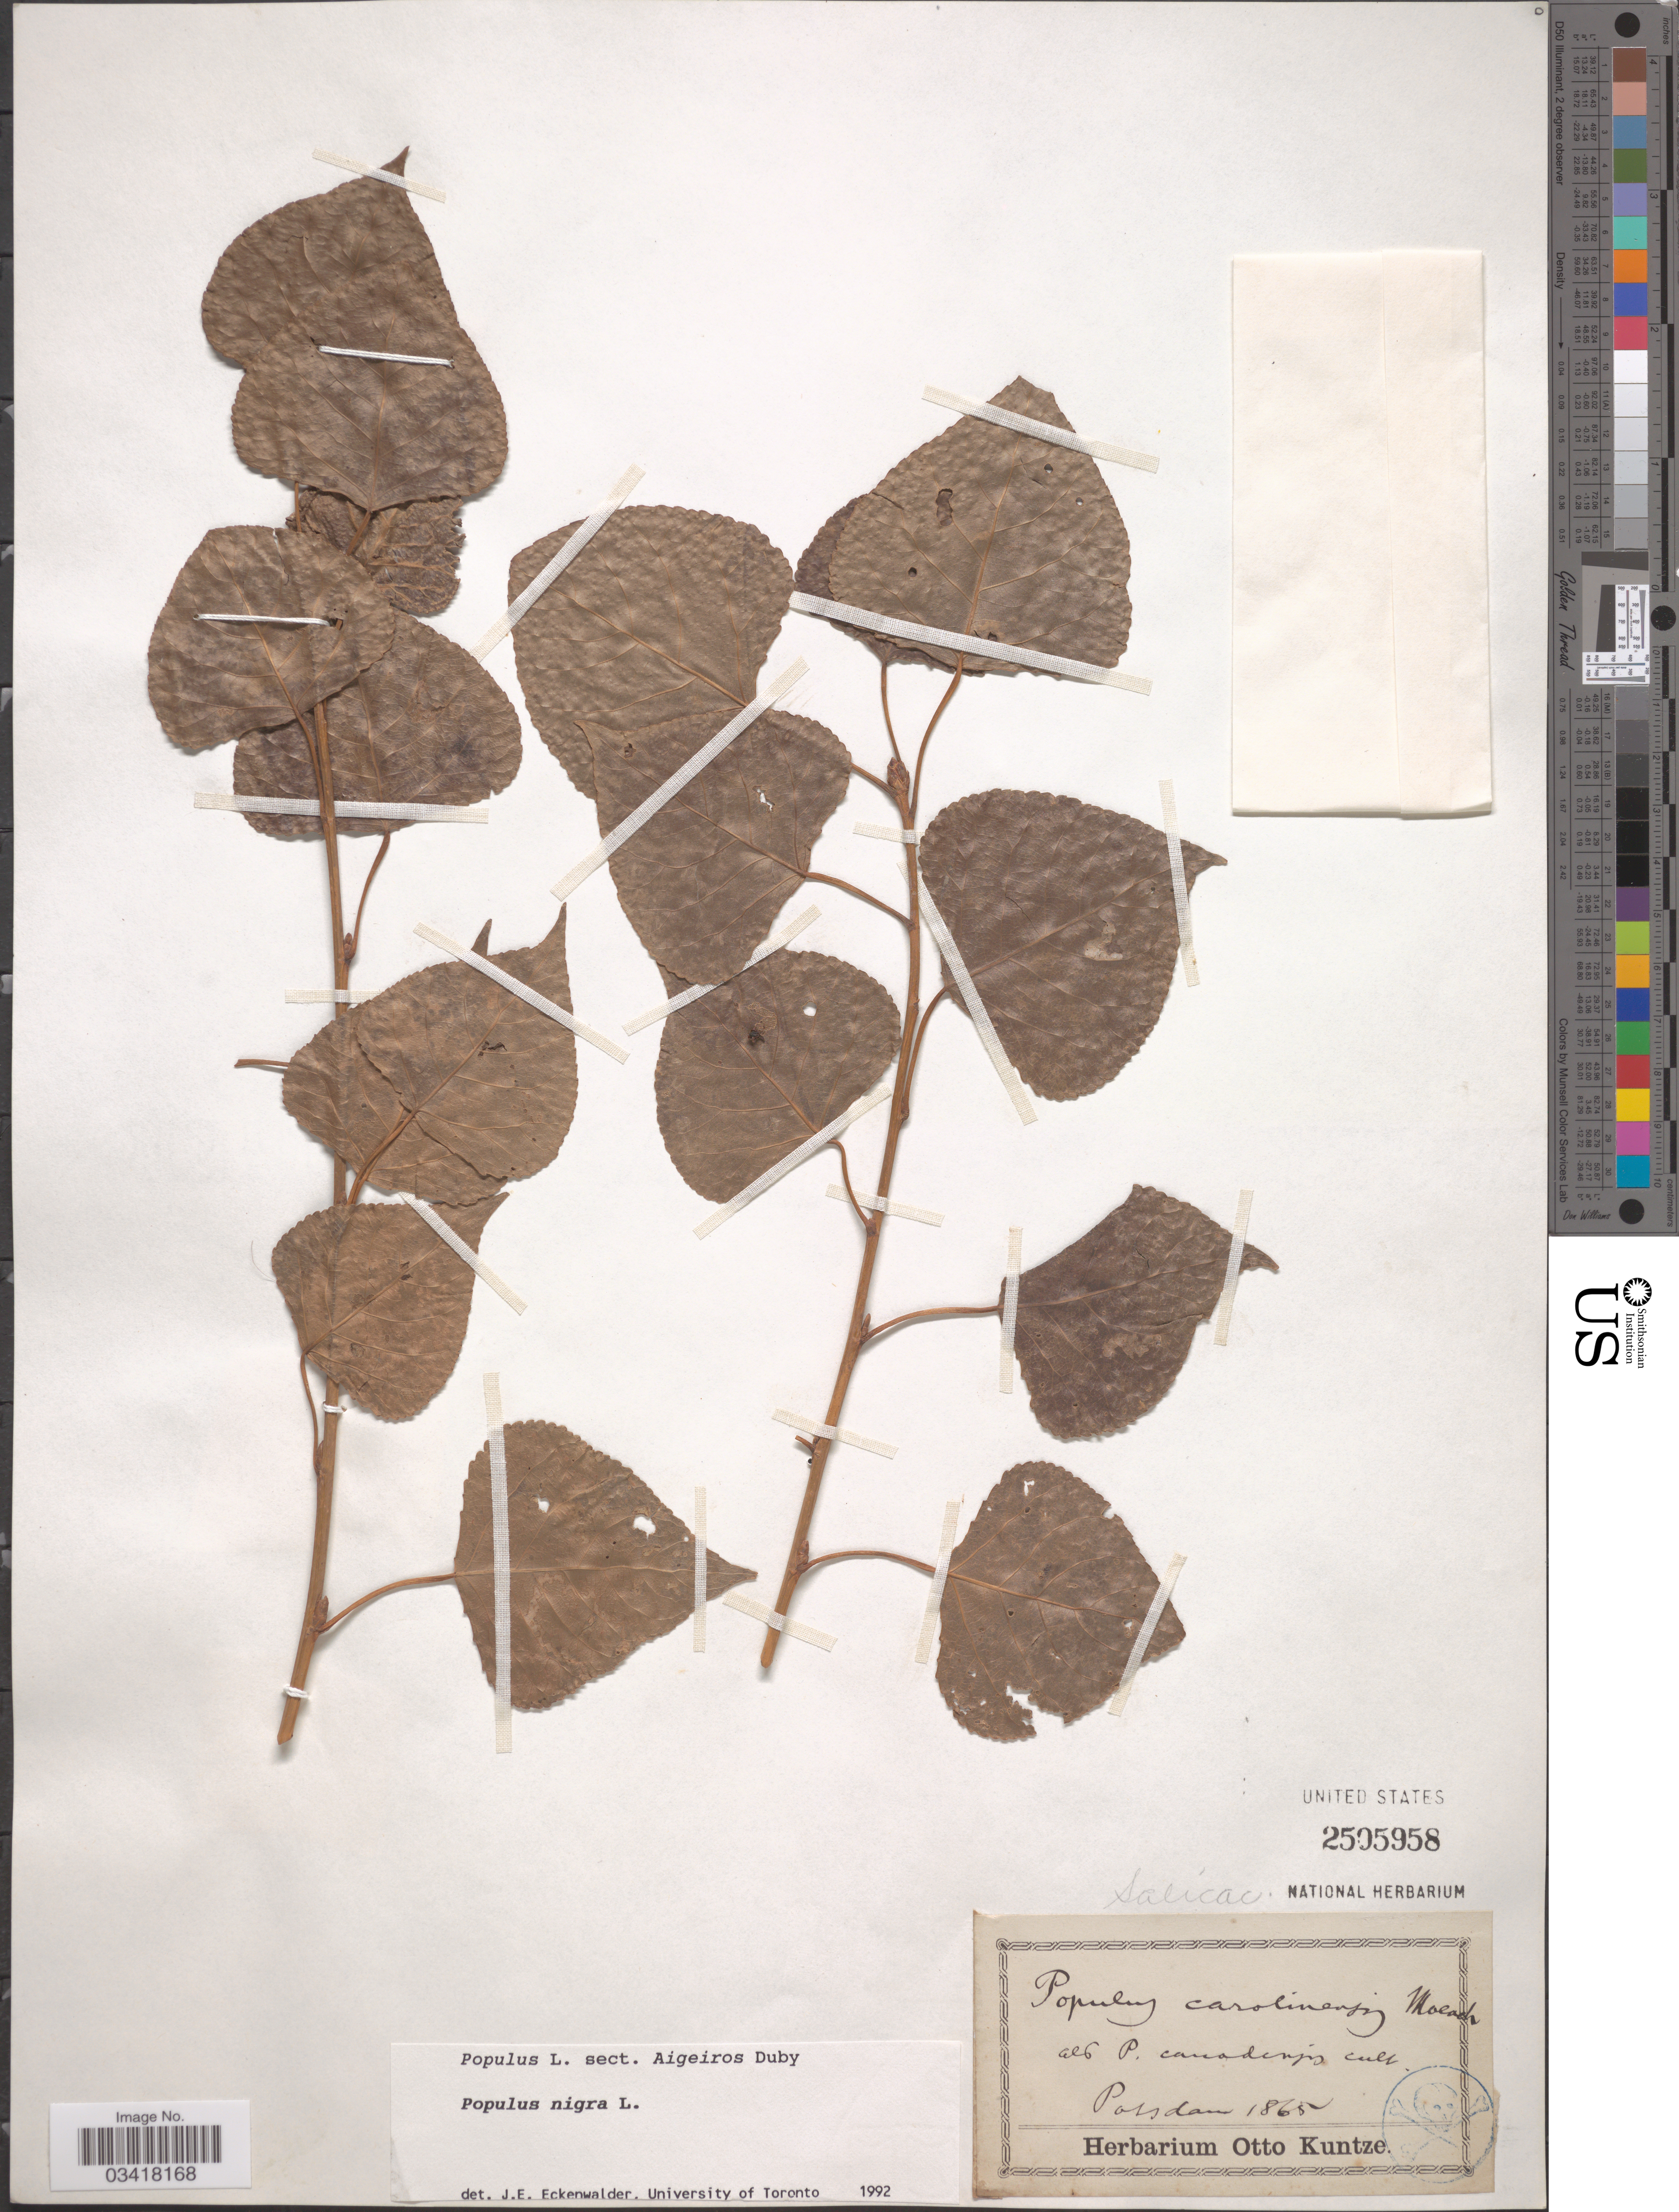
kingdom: Plantae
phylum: Tracheophyta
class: Magnoliopsida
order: Malpighiales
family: Salicaceae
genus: Populus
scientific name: Populus nigra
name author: L.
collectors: ex herb. Otto Kuntze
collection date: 1865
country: Germany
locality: Potsdam.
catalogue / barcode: US 2505958